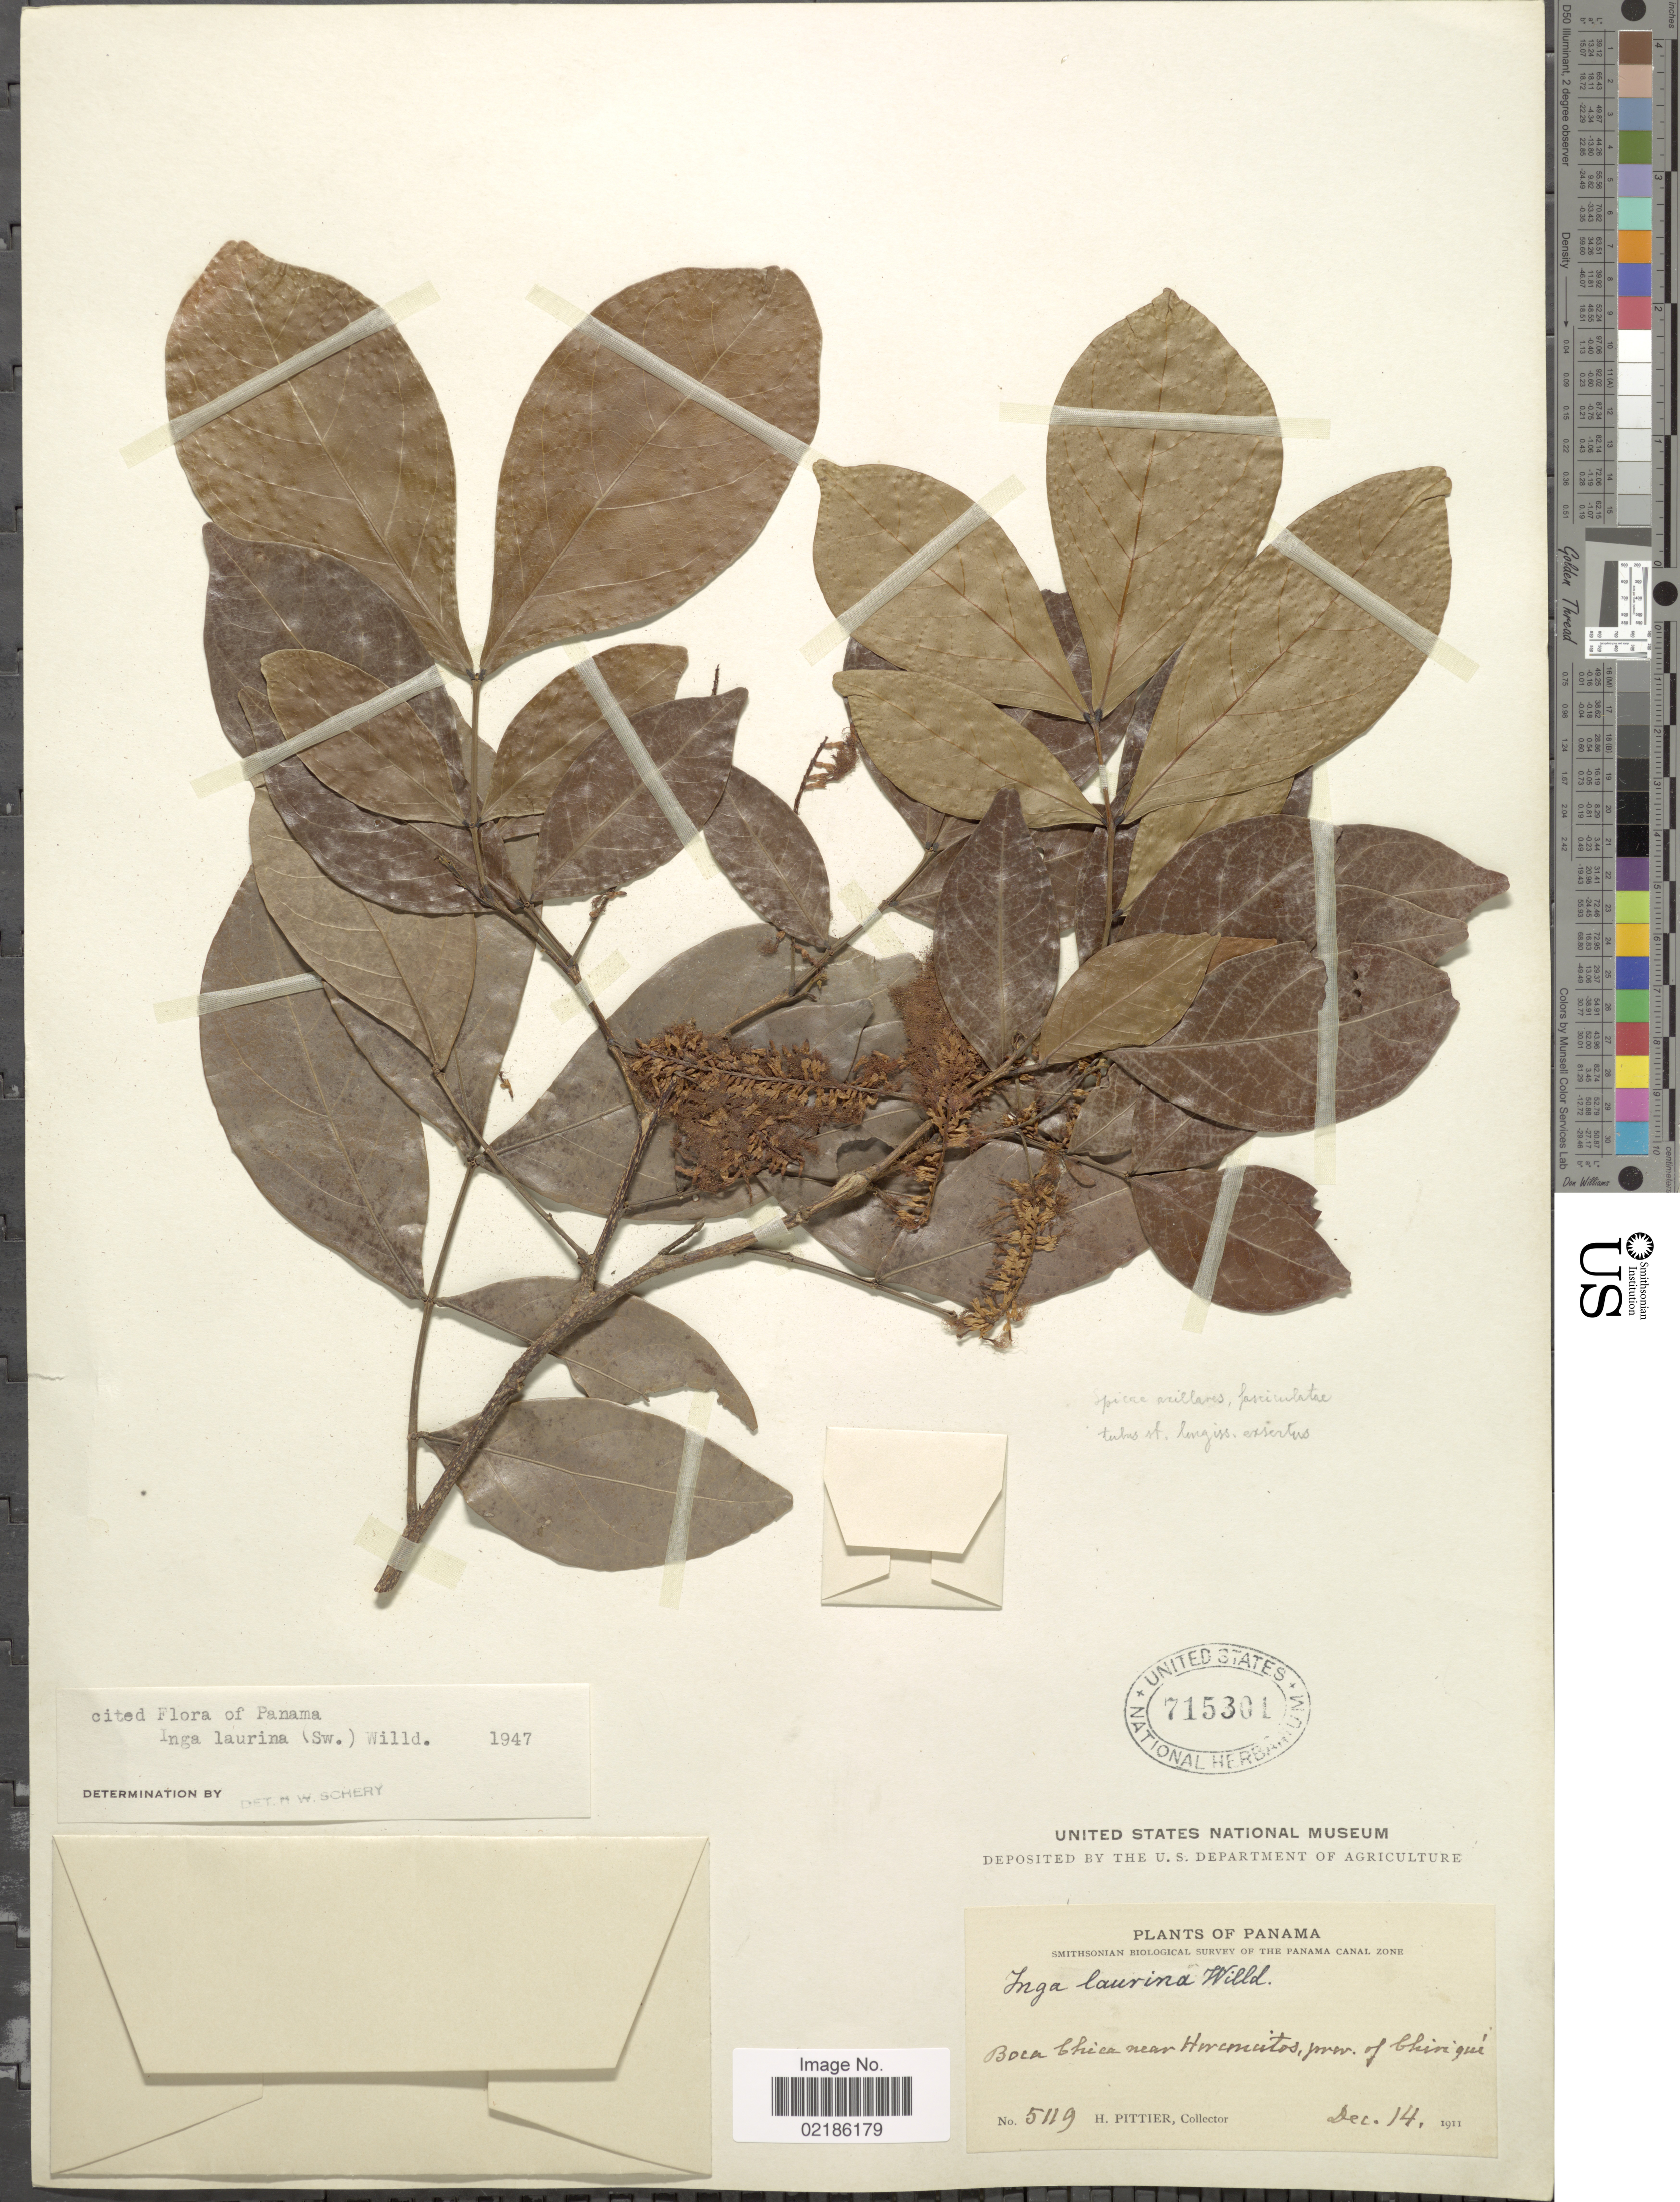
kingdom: Plantae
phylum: Tracheophyta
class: Magnoliopsida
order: Fabales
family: Fabaceae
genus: Inga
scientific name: Inga laurina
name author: (Sw.) Willd.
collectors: H. F. Pittier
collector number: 5119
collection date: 1911-12-14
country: Panama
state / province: Chiriqui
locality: Boca Chica near Horconcitos, Prov. of Chiriquí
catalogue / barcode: US 715301